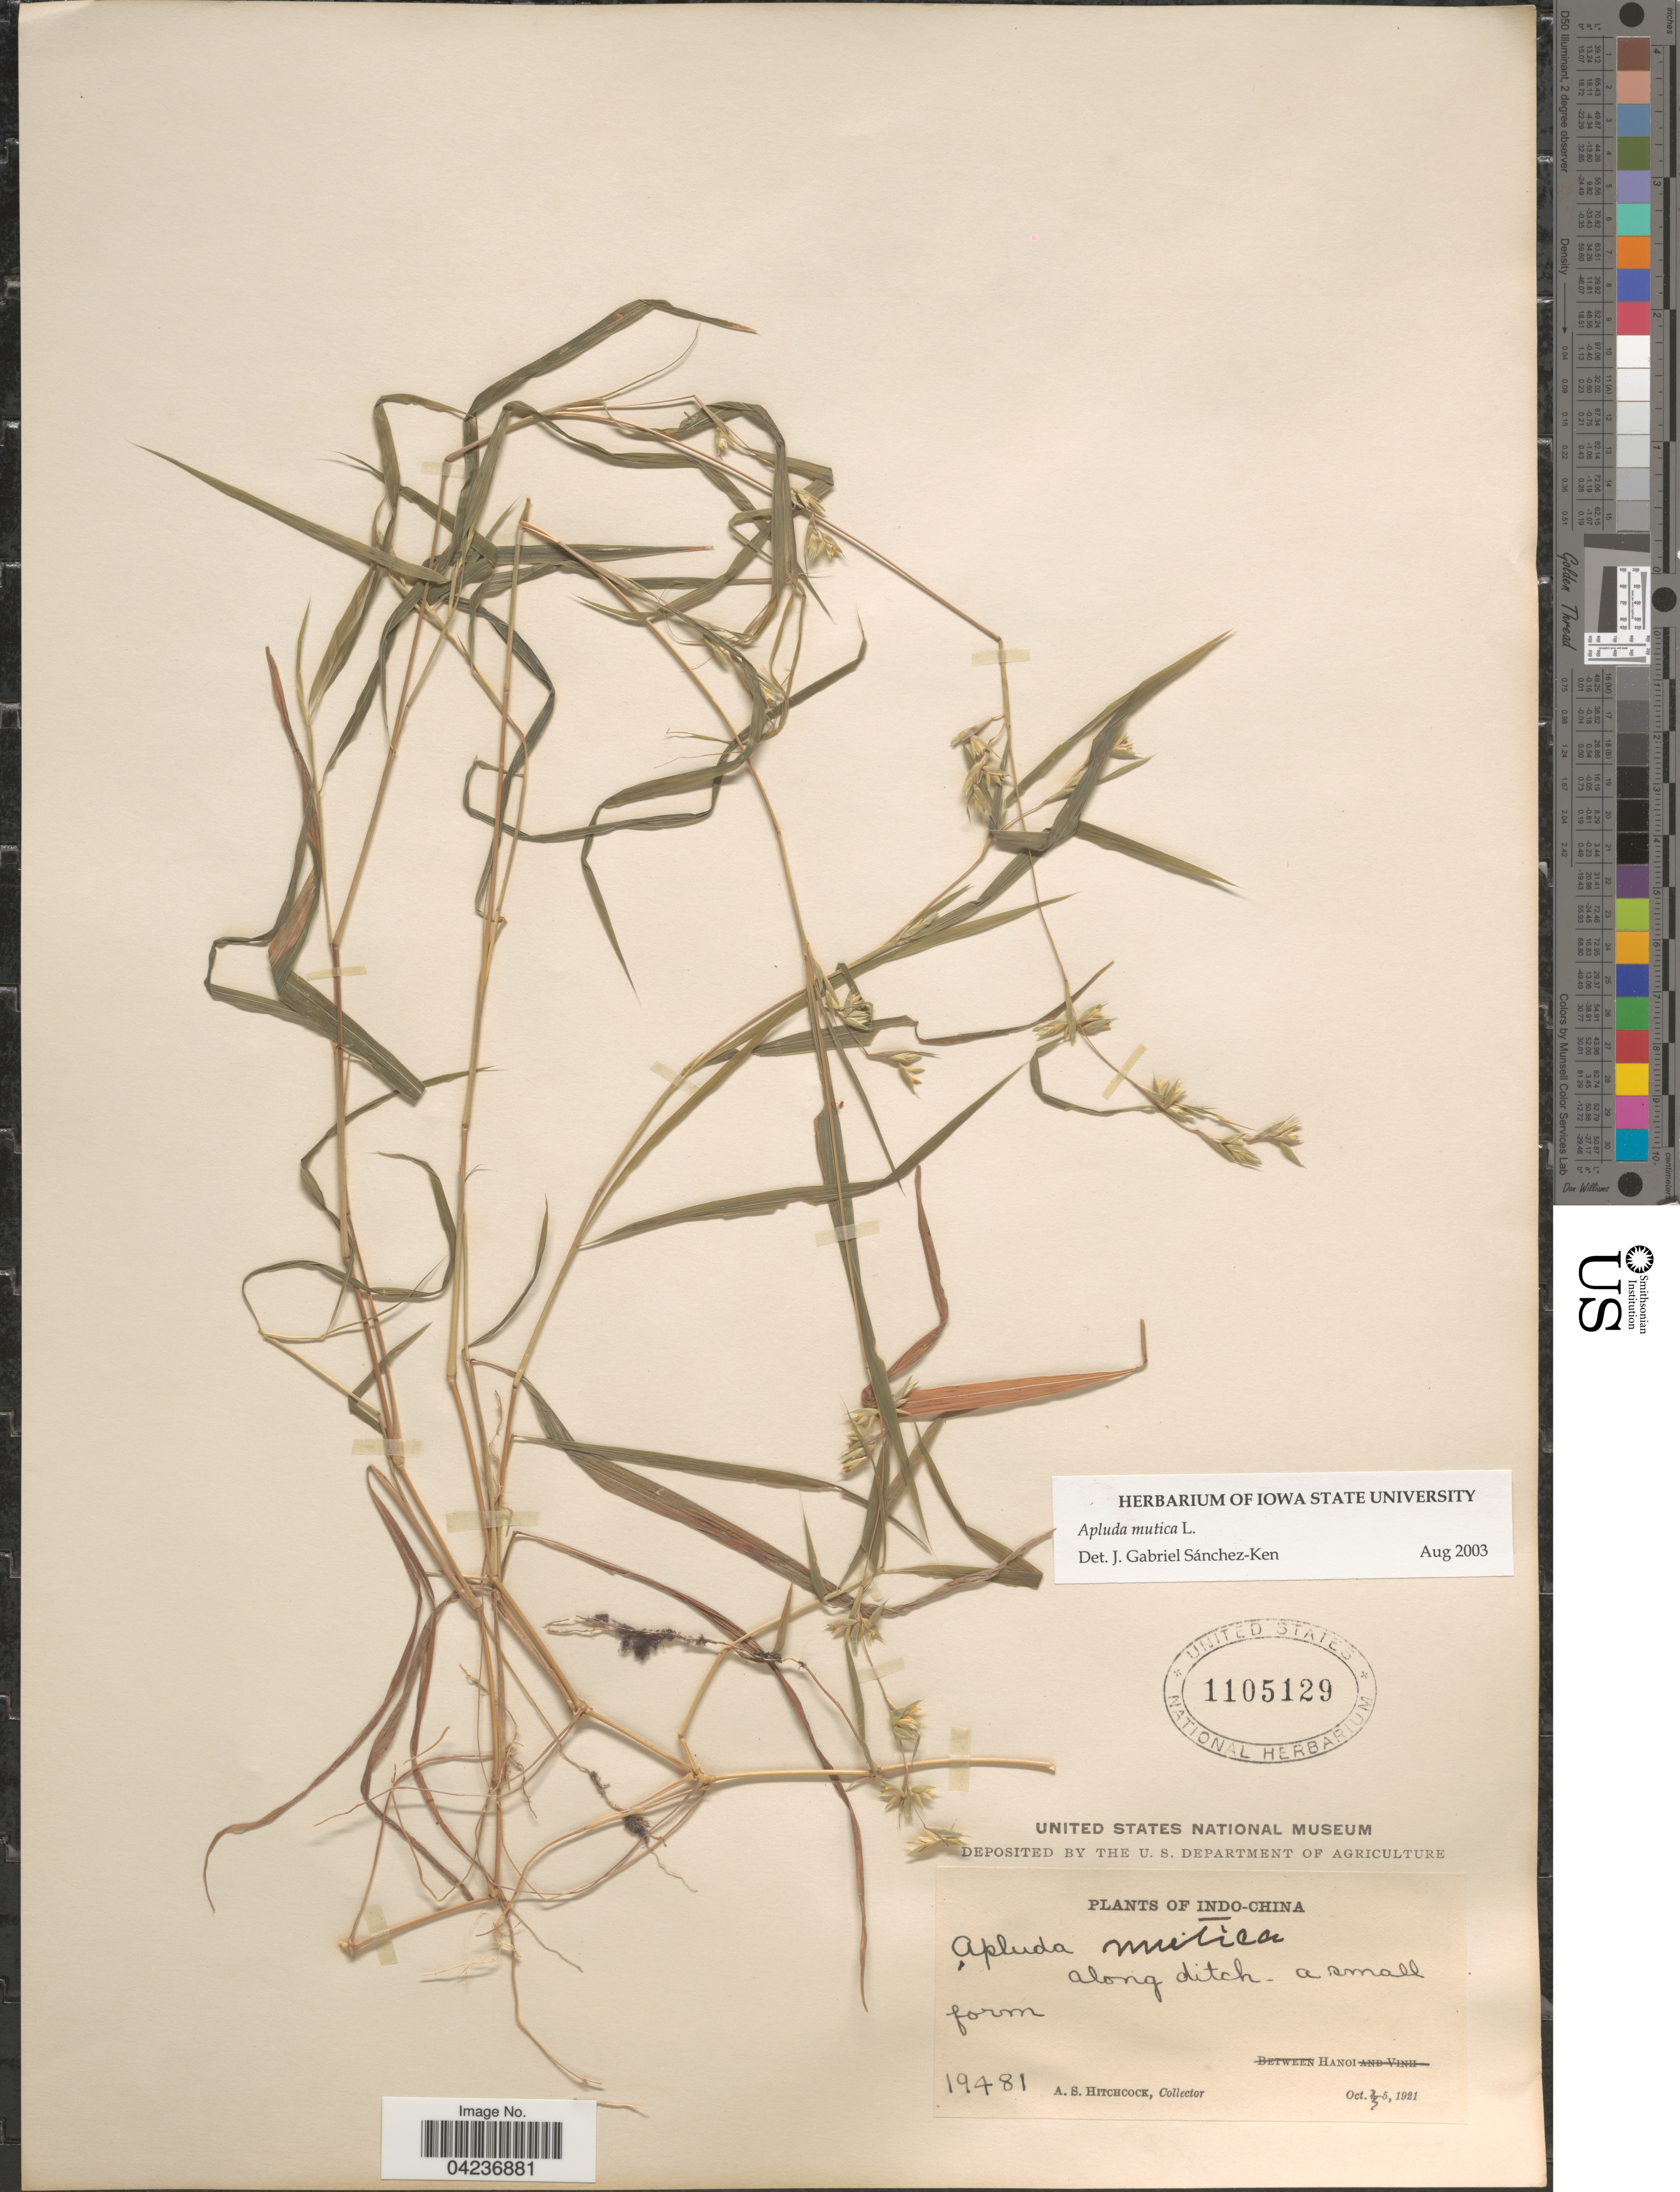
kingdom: Plantae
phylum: Tracheophyta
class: Liliopsida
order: Poales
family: Poaceae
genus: Apluda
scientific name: Apluda mutica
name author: L.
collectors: A. S. Hitchcock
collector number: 19481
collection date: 1921-10-05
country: Vietnam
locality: Indo-china. Hanoi.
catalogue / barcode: US 1105129